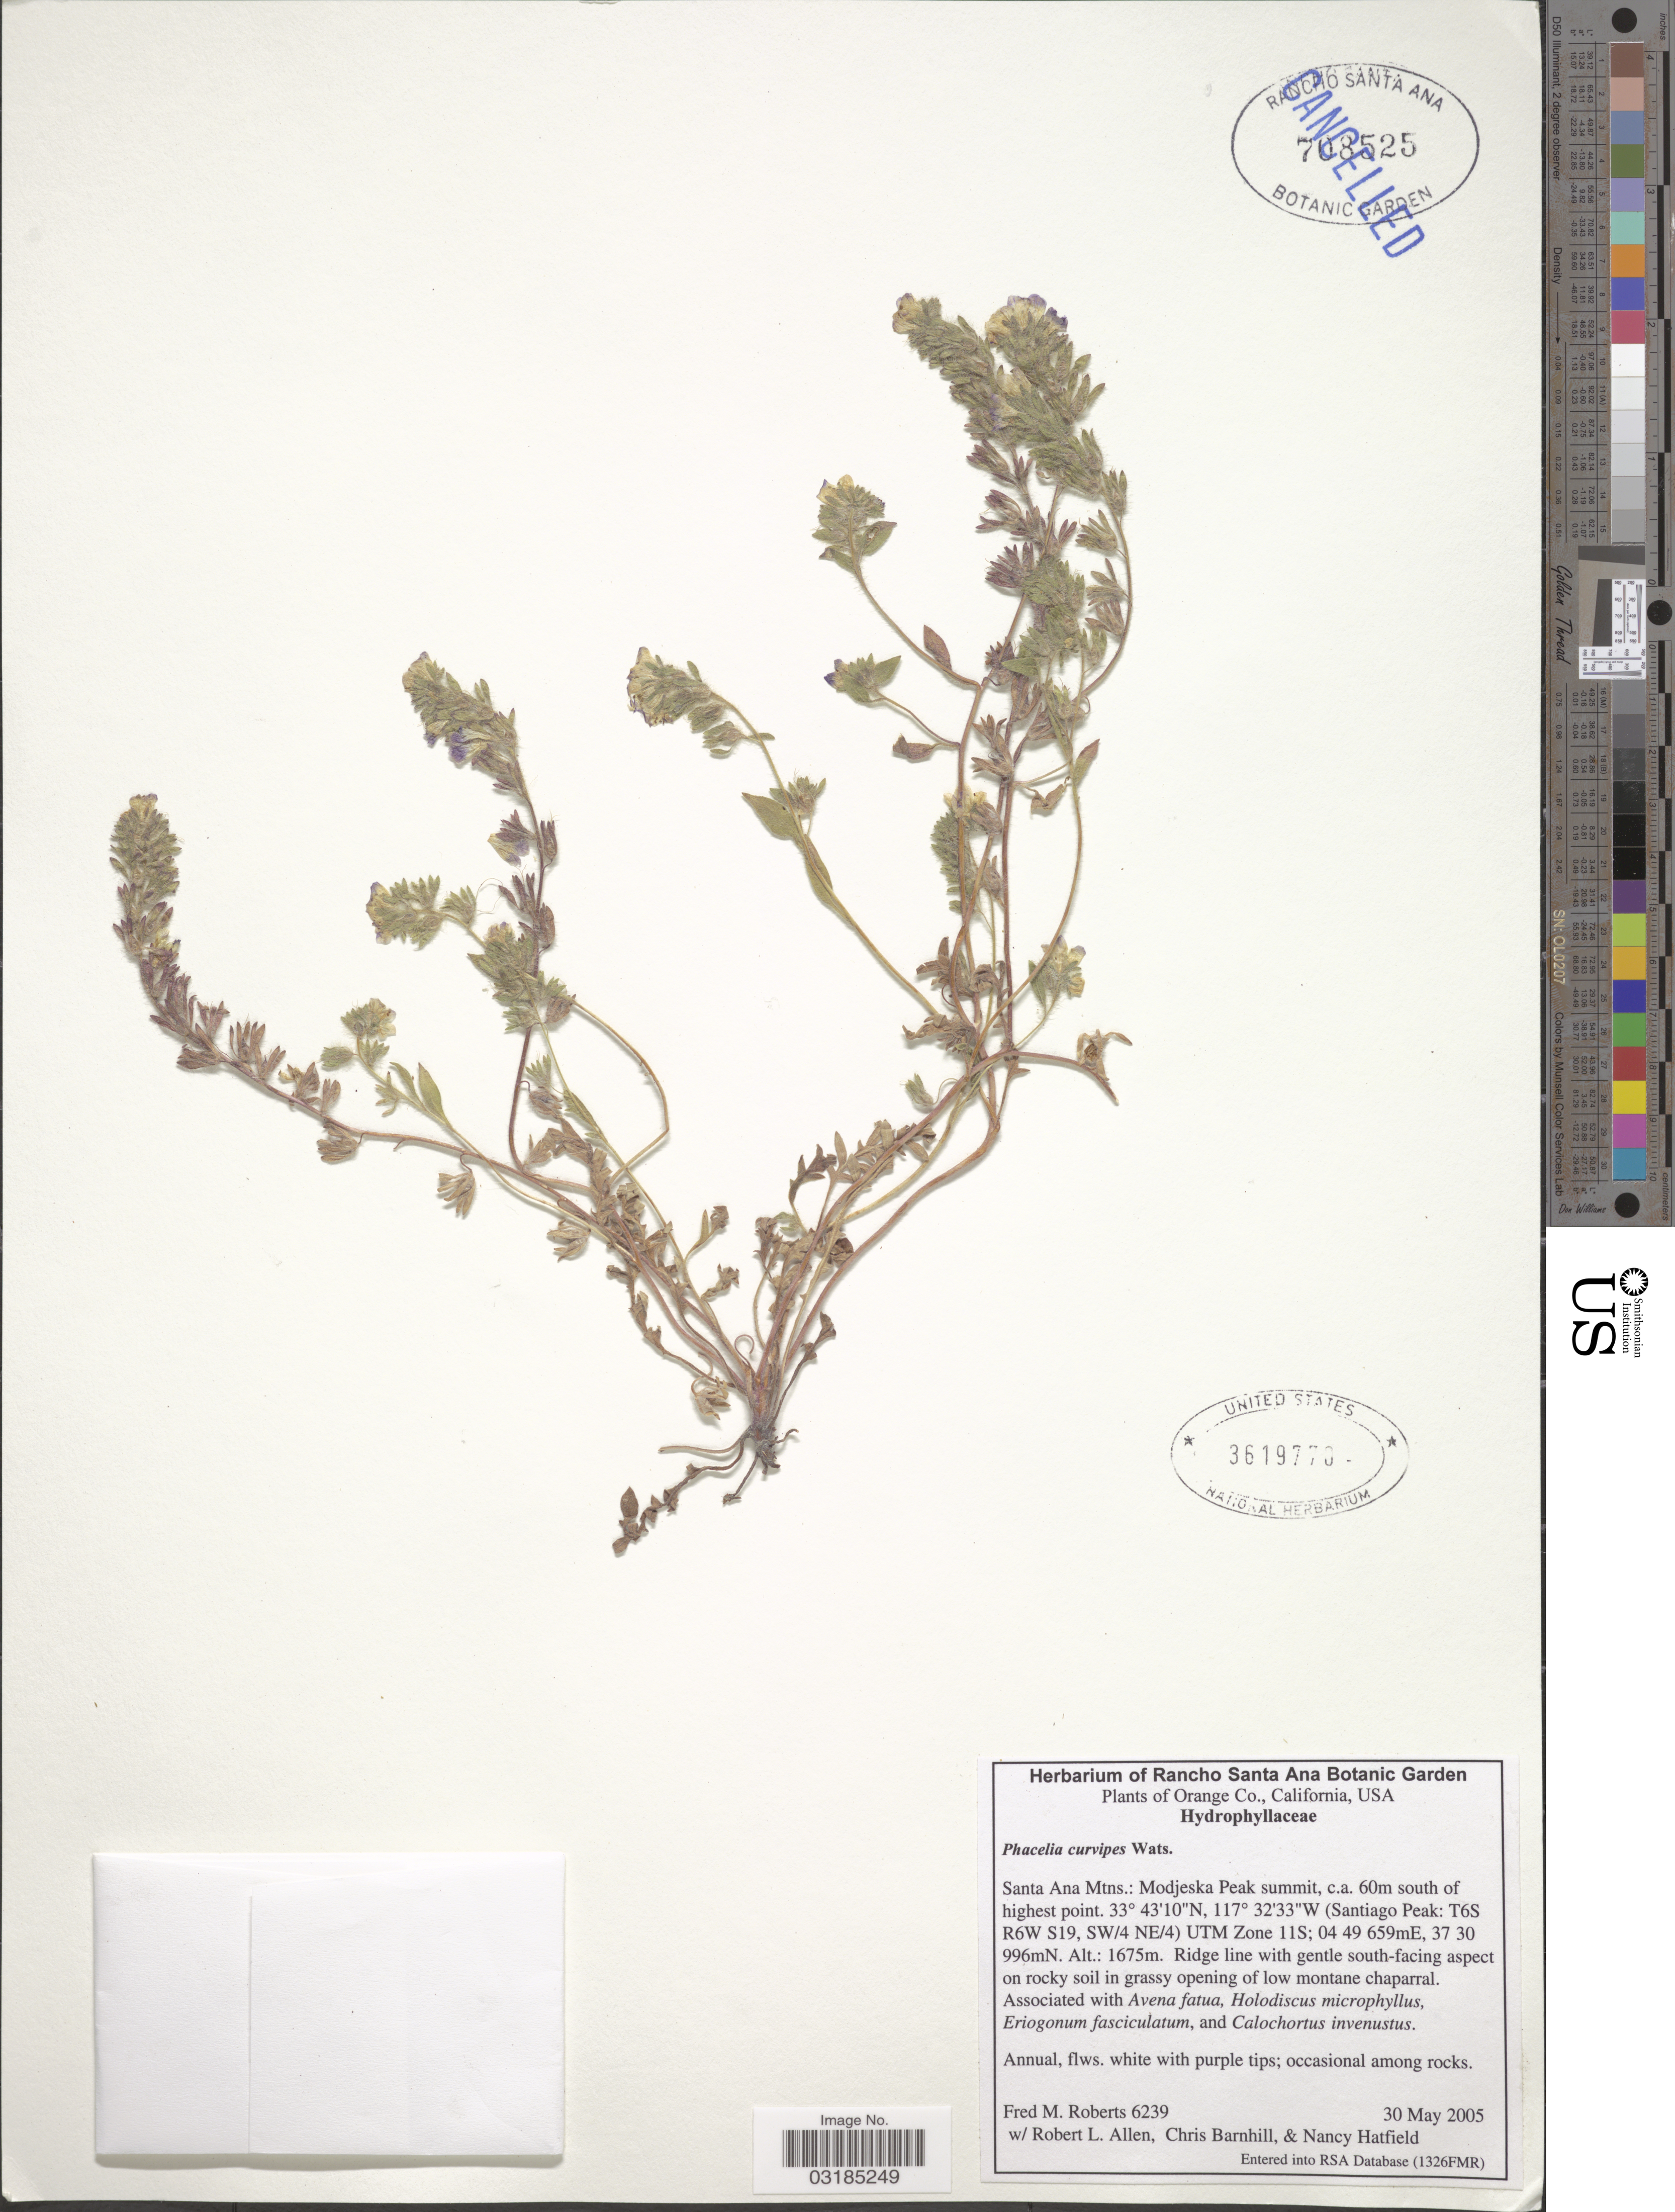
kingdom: Plantae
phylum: Tracheophyta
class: Magnoliopsida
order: Boraginales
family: Hydrophyllaceae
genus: Phacelia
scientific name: Phacelia curvipes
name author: Torr. in C. King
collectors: F. Roberts, R. Allen, C. Barnhill & N. Hatfield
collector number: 6239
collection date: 2005-05-30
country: United States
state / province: California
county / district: Orange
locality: Orange Co. Santa Ana Mtns.: Modjeska Peak summit, c.a. 60m south of highest point. (Santiago Peak: T6S R6W S19, SW/4 NE/4)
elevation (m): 659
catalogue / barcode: US 3619770